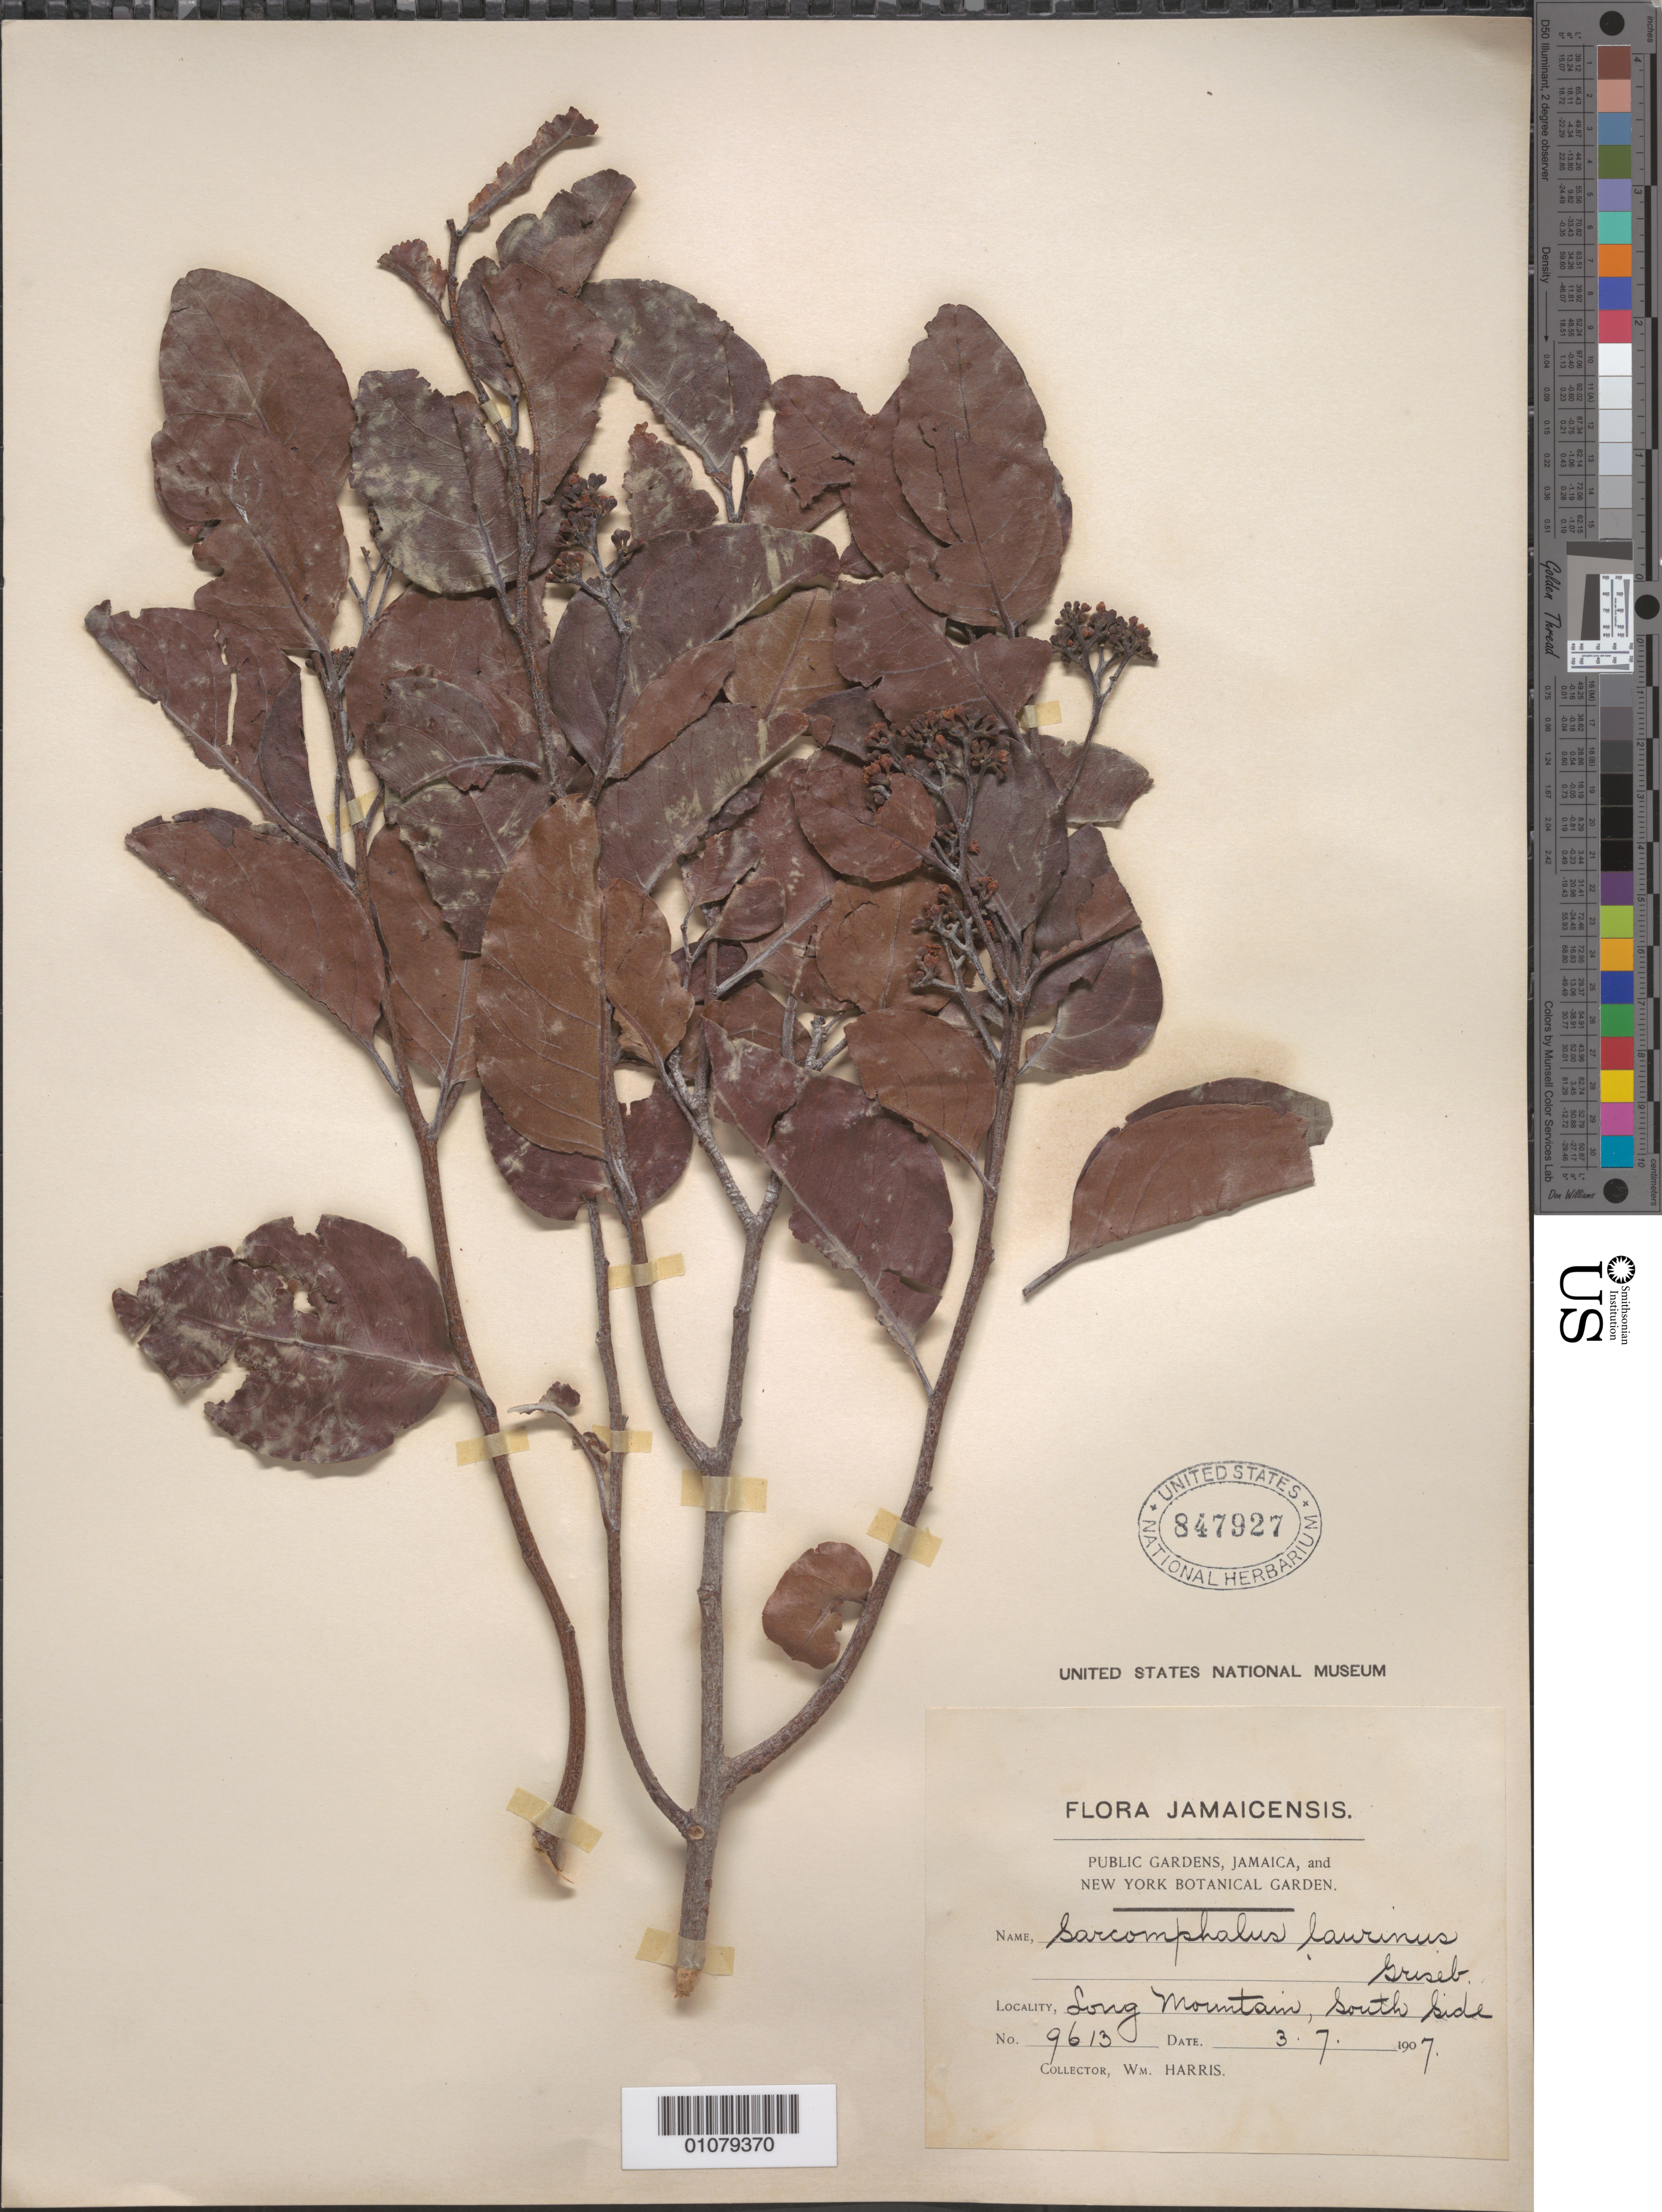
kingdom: Plantae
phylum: Tracheophyta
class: Magnoliopsida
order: Rosales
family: Rhamnaceae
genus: Sarcomphalus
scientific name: Sarcomphalus laurinus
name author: Griseb.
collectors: W. Harris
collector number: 9613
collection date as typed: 03 Jul 1907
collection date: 1907-07-03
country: Jamaica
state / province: Kingston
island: Jamaica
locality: Long Mountain, South Side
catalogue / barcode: US 847927